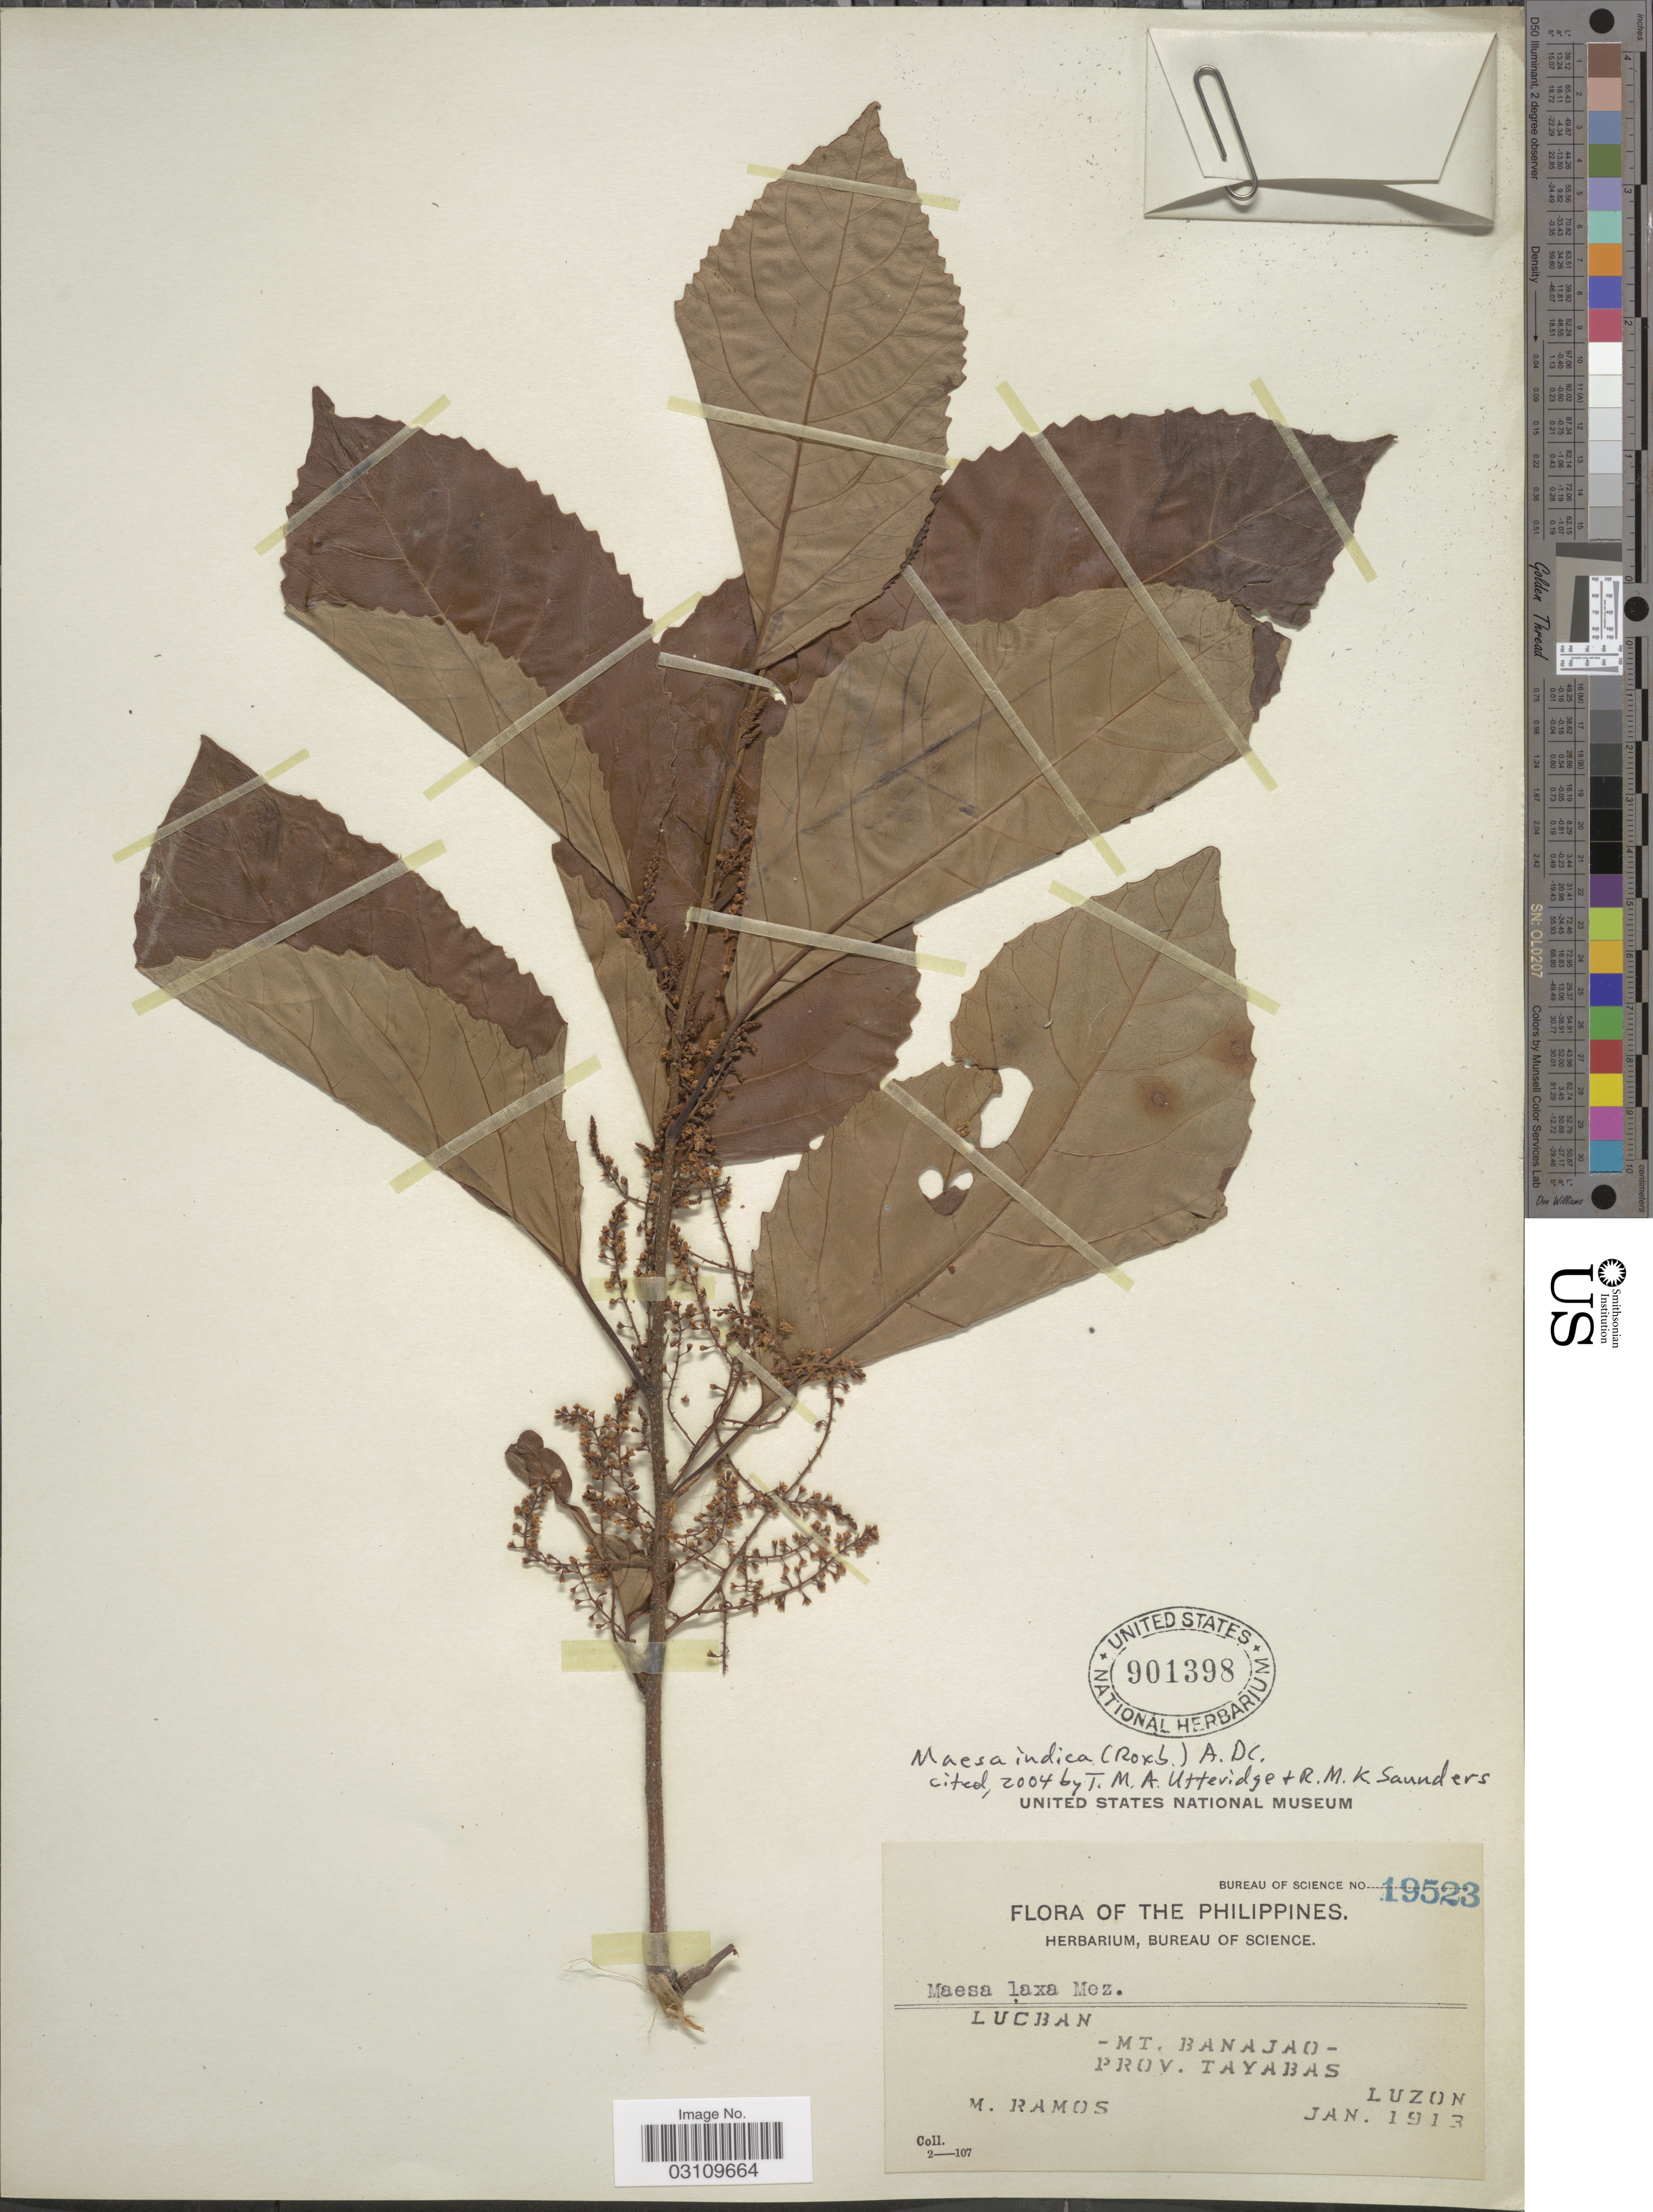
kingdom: Plantae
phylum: Tracheophyta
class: Magnoliopsida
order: Ericales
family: Primulaceae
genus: Maesa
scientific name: Maesa indica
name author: (Roxb.) A. DC.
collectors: M. Ramos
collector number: Bureau of Science 19523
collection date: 1913-01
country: Philippines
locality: Lucban, Mt. Banajao, Prov. Tayabas, Luzon.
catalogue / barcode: US 901398